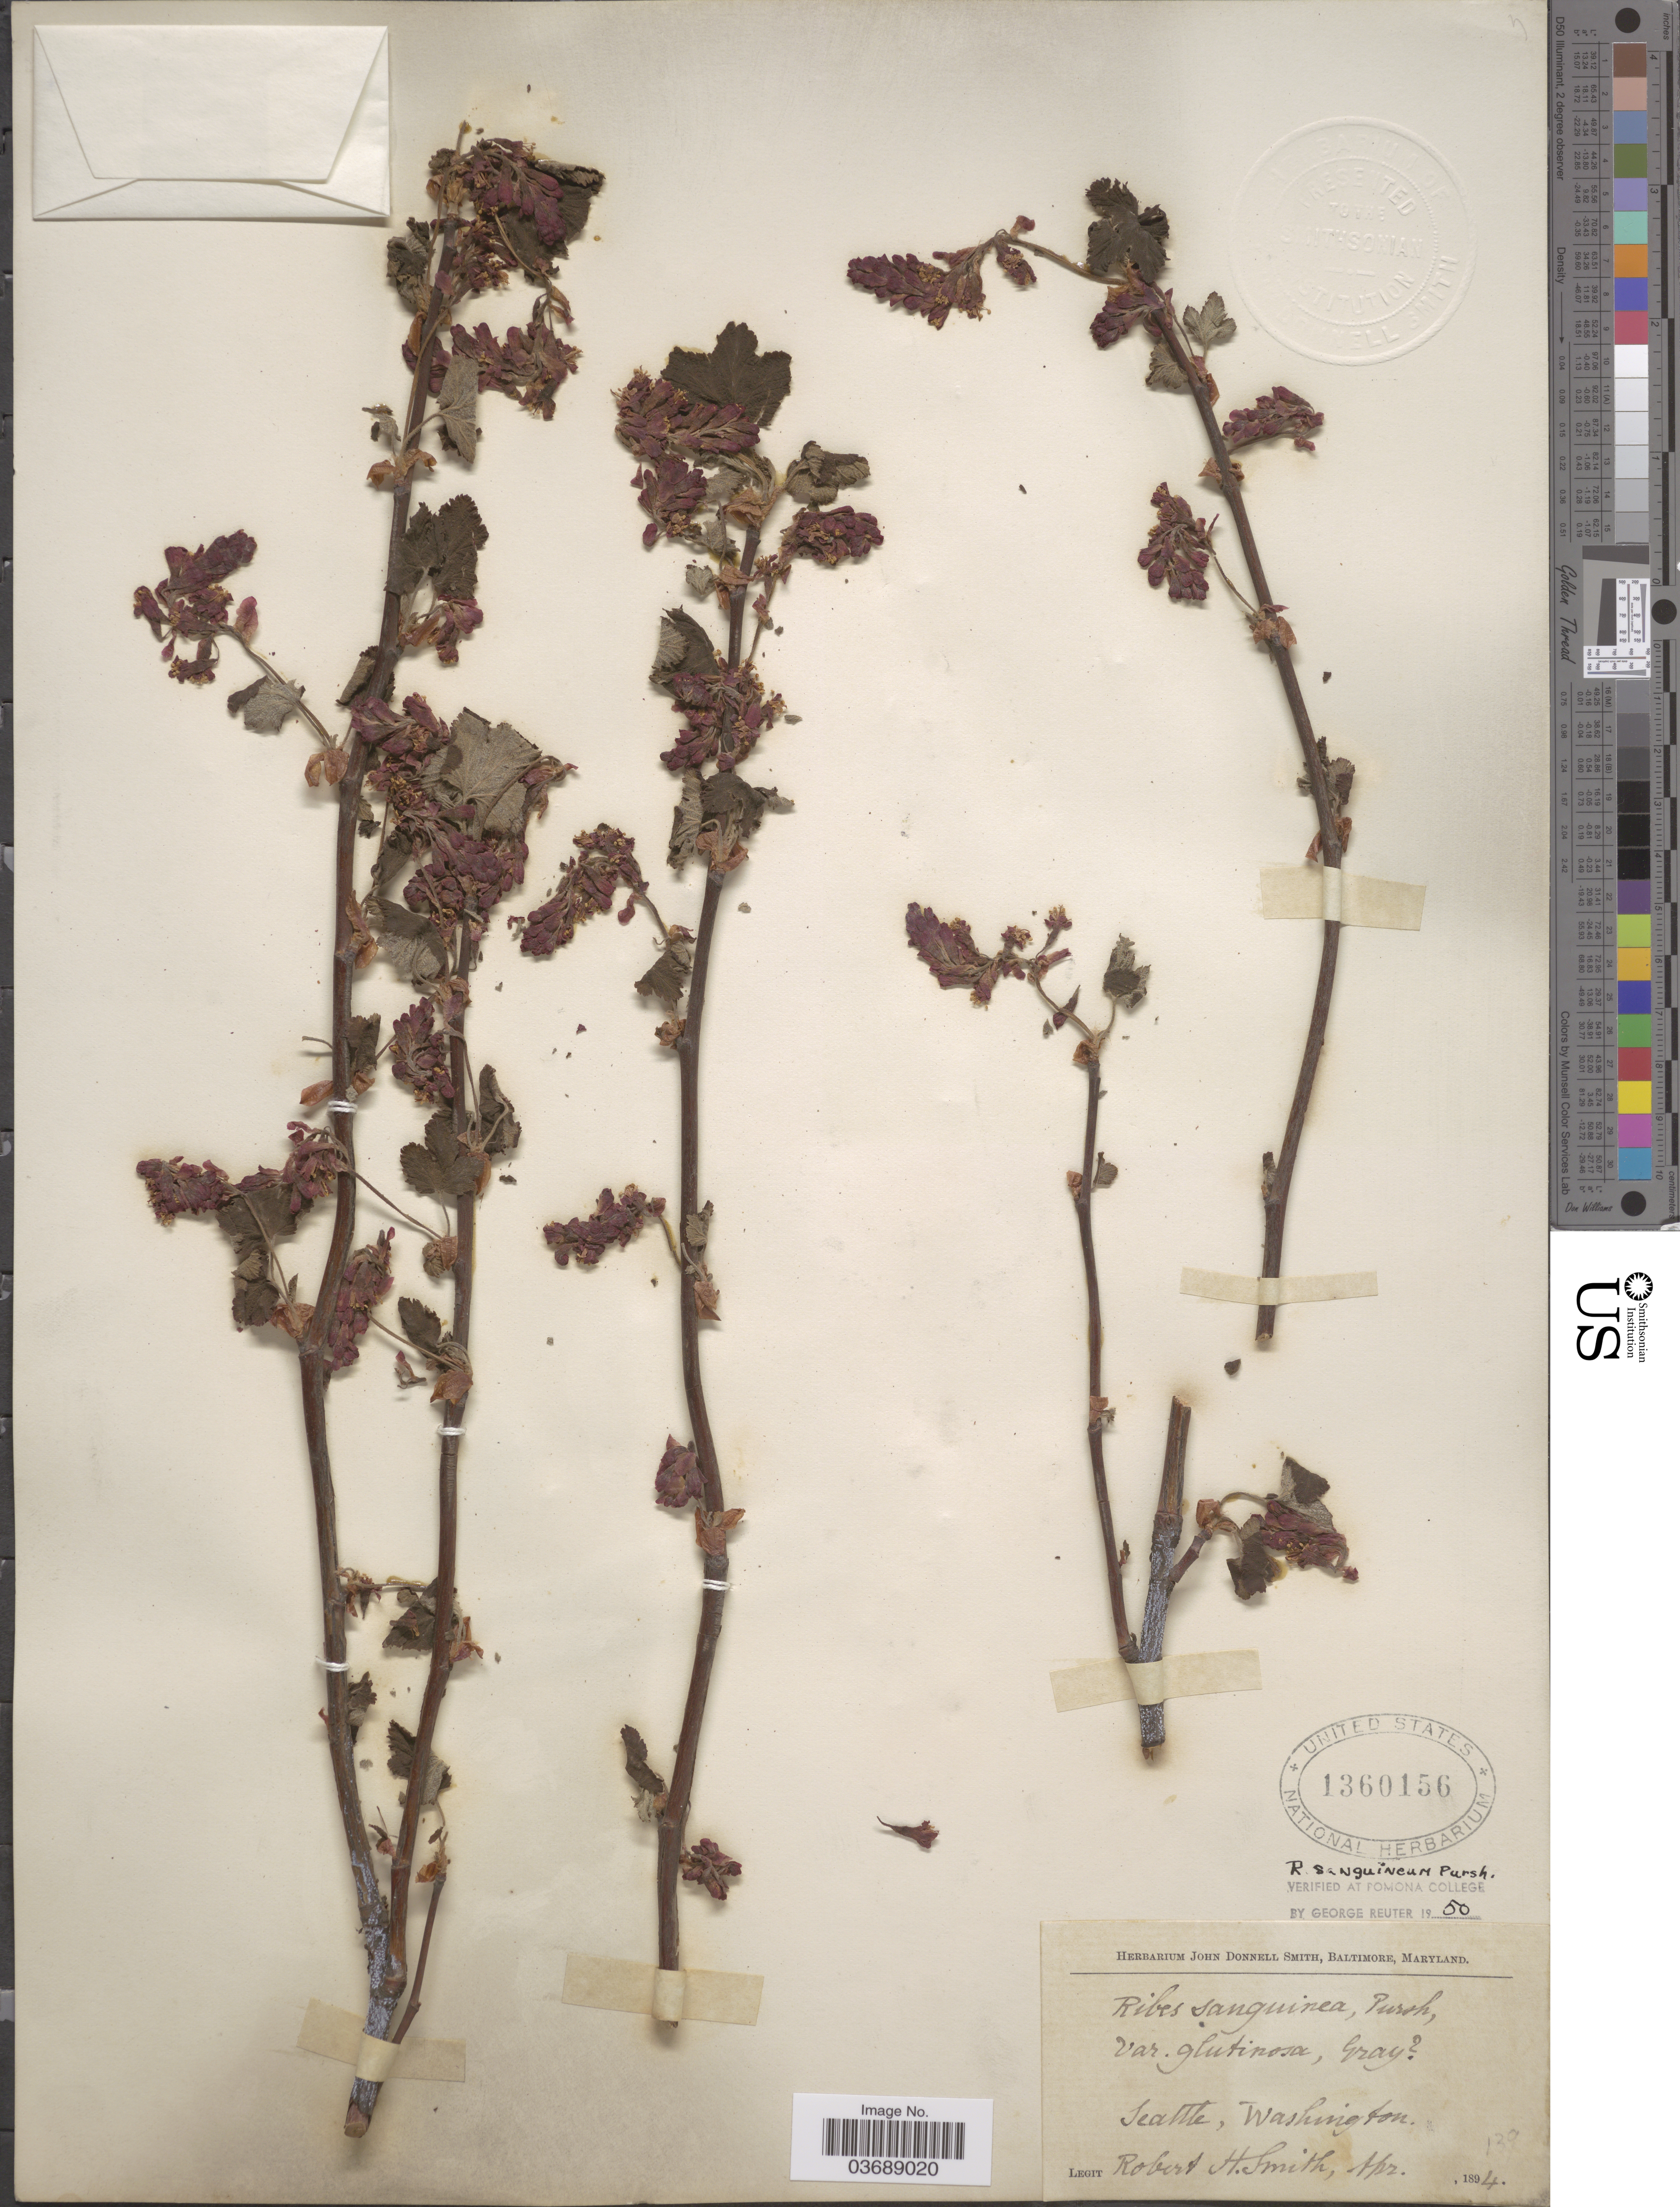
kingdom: Plantae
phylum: Tracheophyta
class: Magnoliopsida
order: Saxifragales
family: Grossulariaceae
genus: Ribes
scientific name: Ribes sanguineum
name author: Pursh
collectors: R. H. Smith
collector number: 139?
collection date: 1894-04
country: United States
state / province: Washington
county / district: King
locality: Seattle.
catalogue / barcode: US 1360156